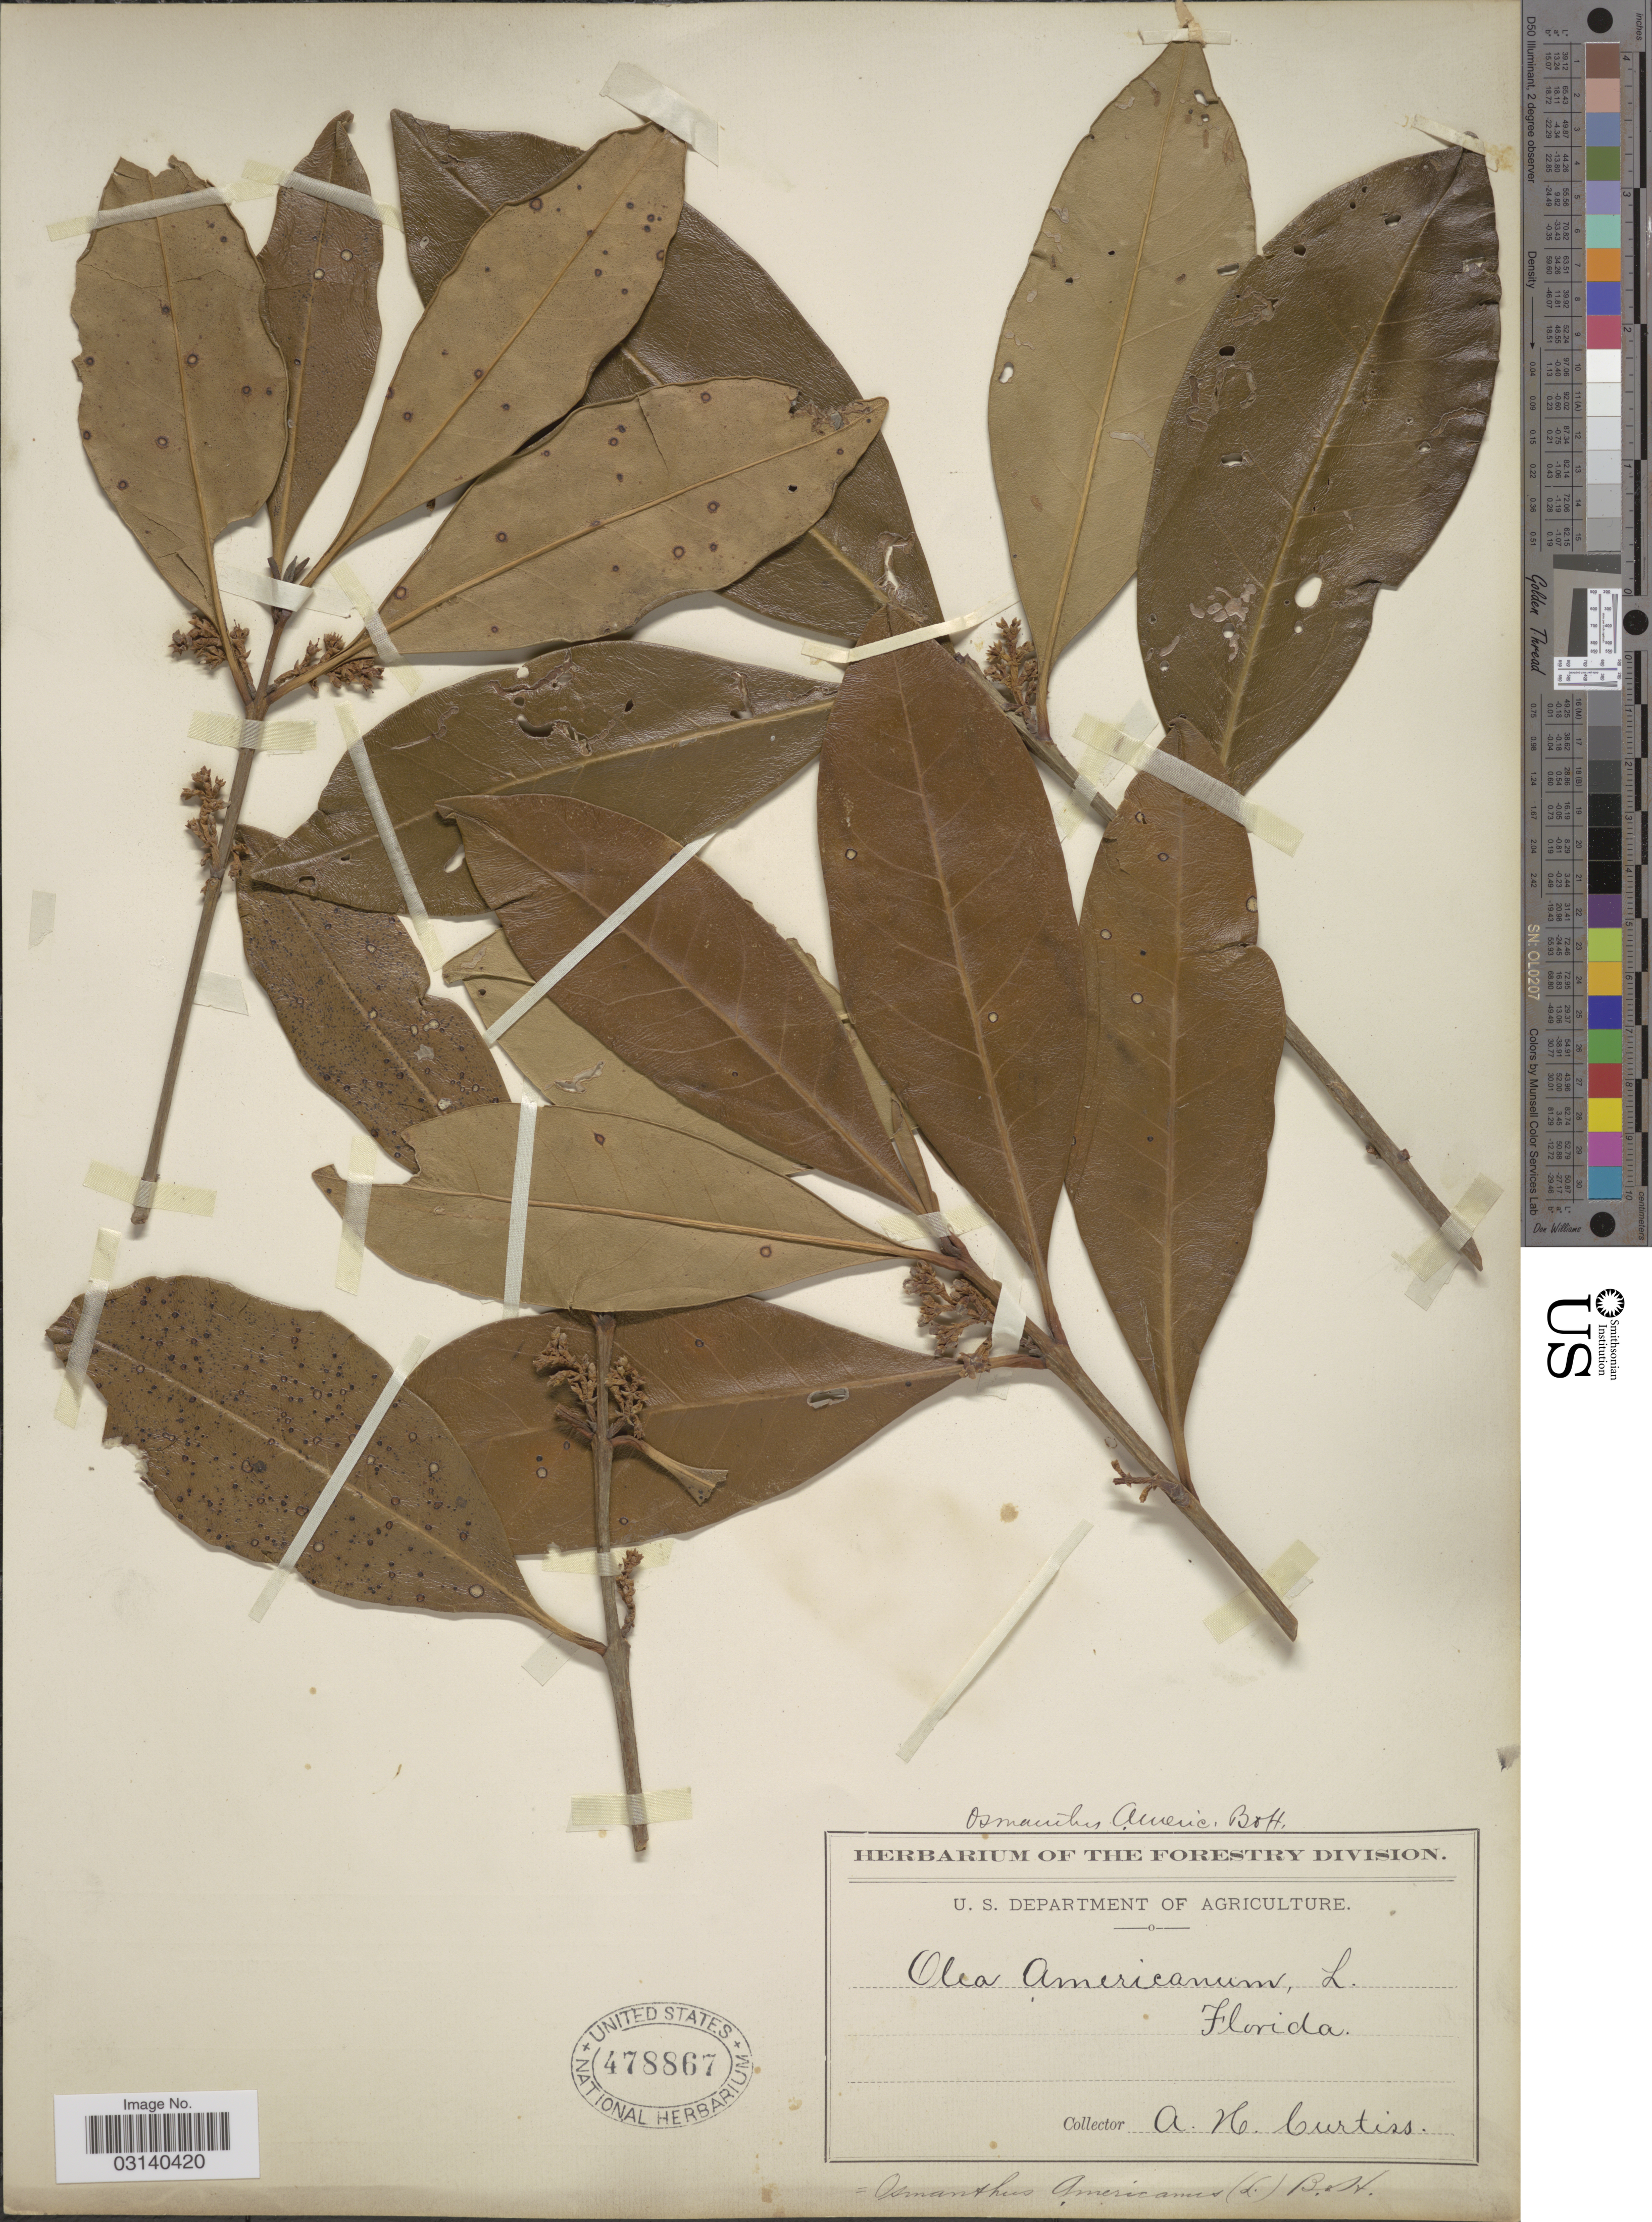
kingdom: Plantae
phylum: Tracheophyta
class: Magnoliopsida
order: Lamiales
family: Oleaceae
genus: Osmanthus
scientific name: Osmanthus americanus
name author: (L.) A. Gray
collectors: A. H. Curtiss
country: United States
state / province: Florida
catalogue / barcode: US 478867